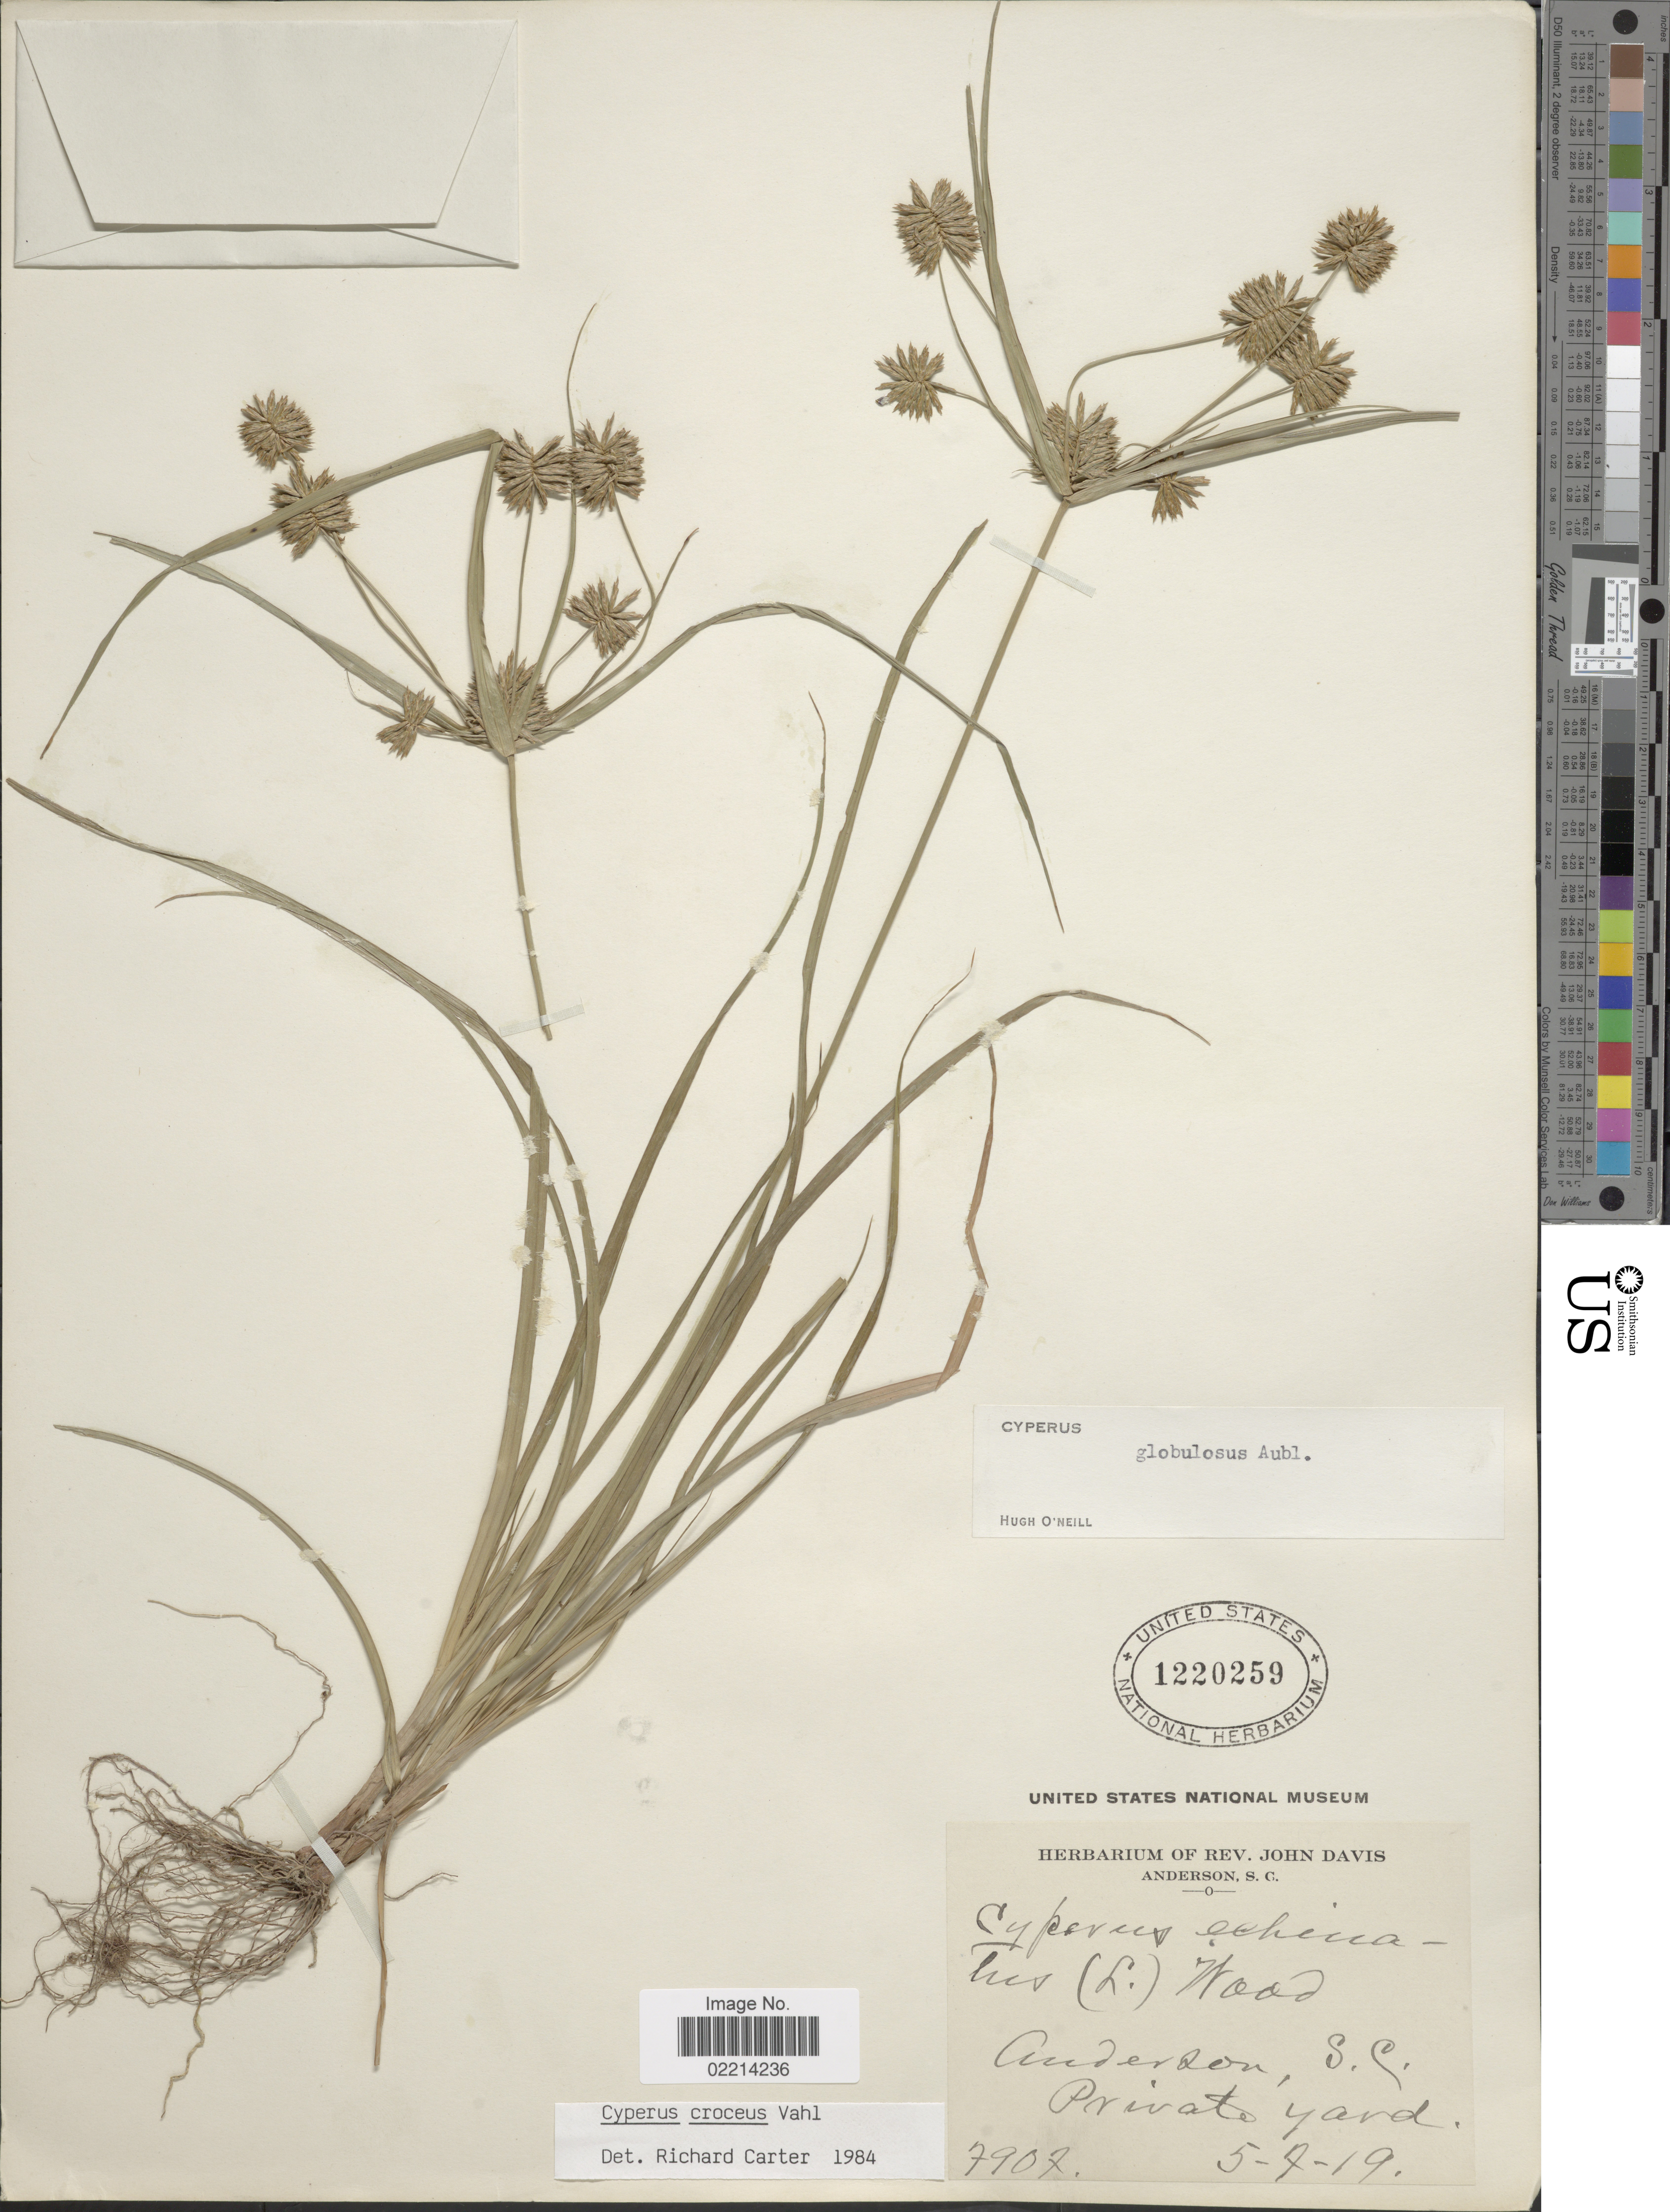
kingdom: Plantae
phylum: Tracheophyta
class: Liliopsida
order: Poales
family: Cyperaceae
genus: Cyperus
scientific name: Cyperus croceus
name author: Vahl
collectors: ex herb. Rev. John Davis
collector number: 7907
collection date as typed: Transcribed d/m/y: 7/5/19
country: United States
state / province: South Carolina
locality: Anderson, Private Yard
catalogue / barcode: US 1220259